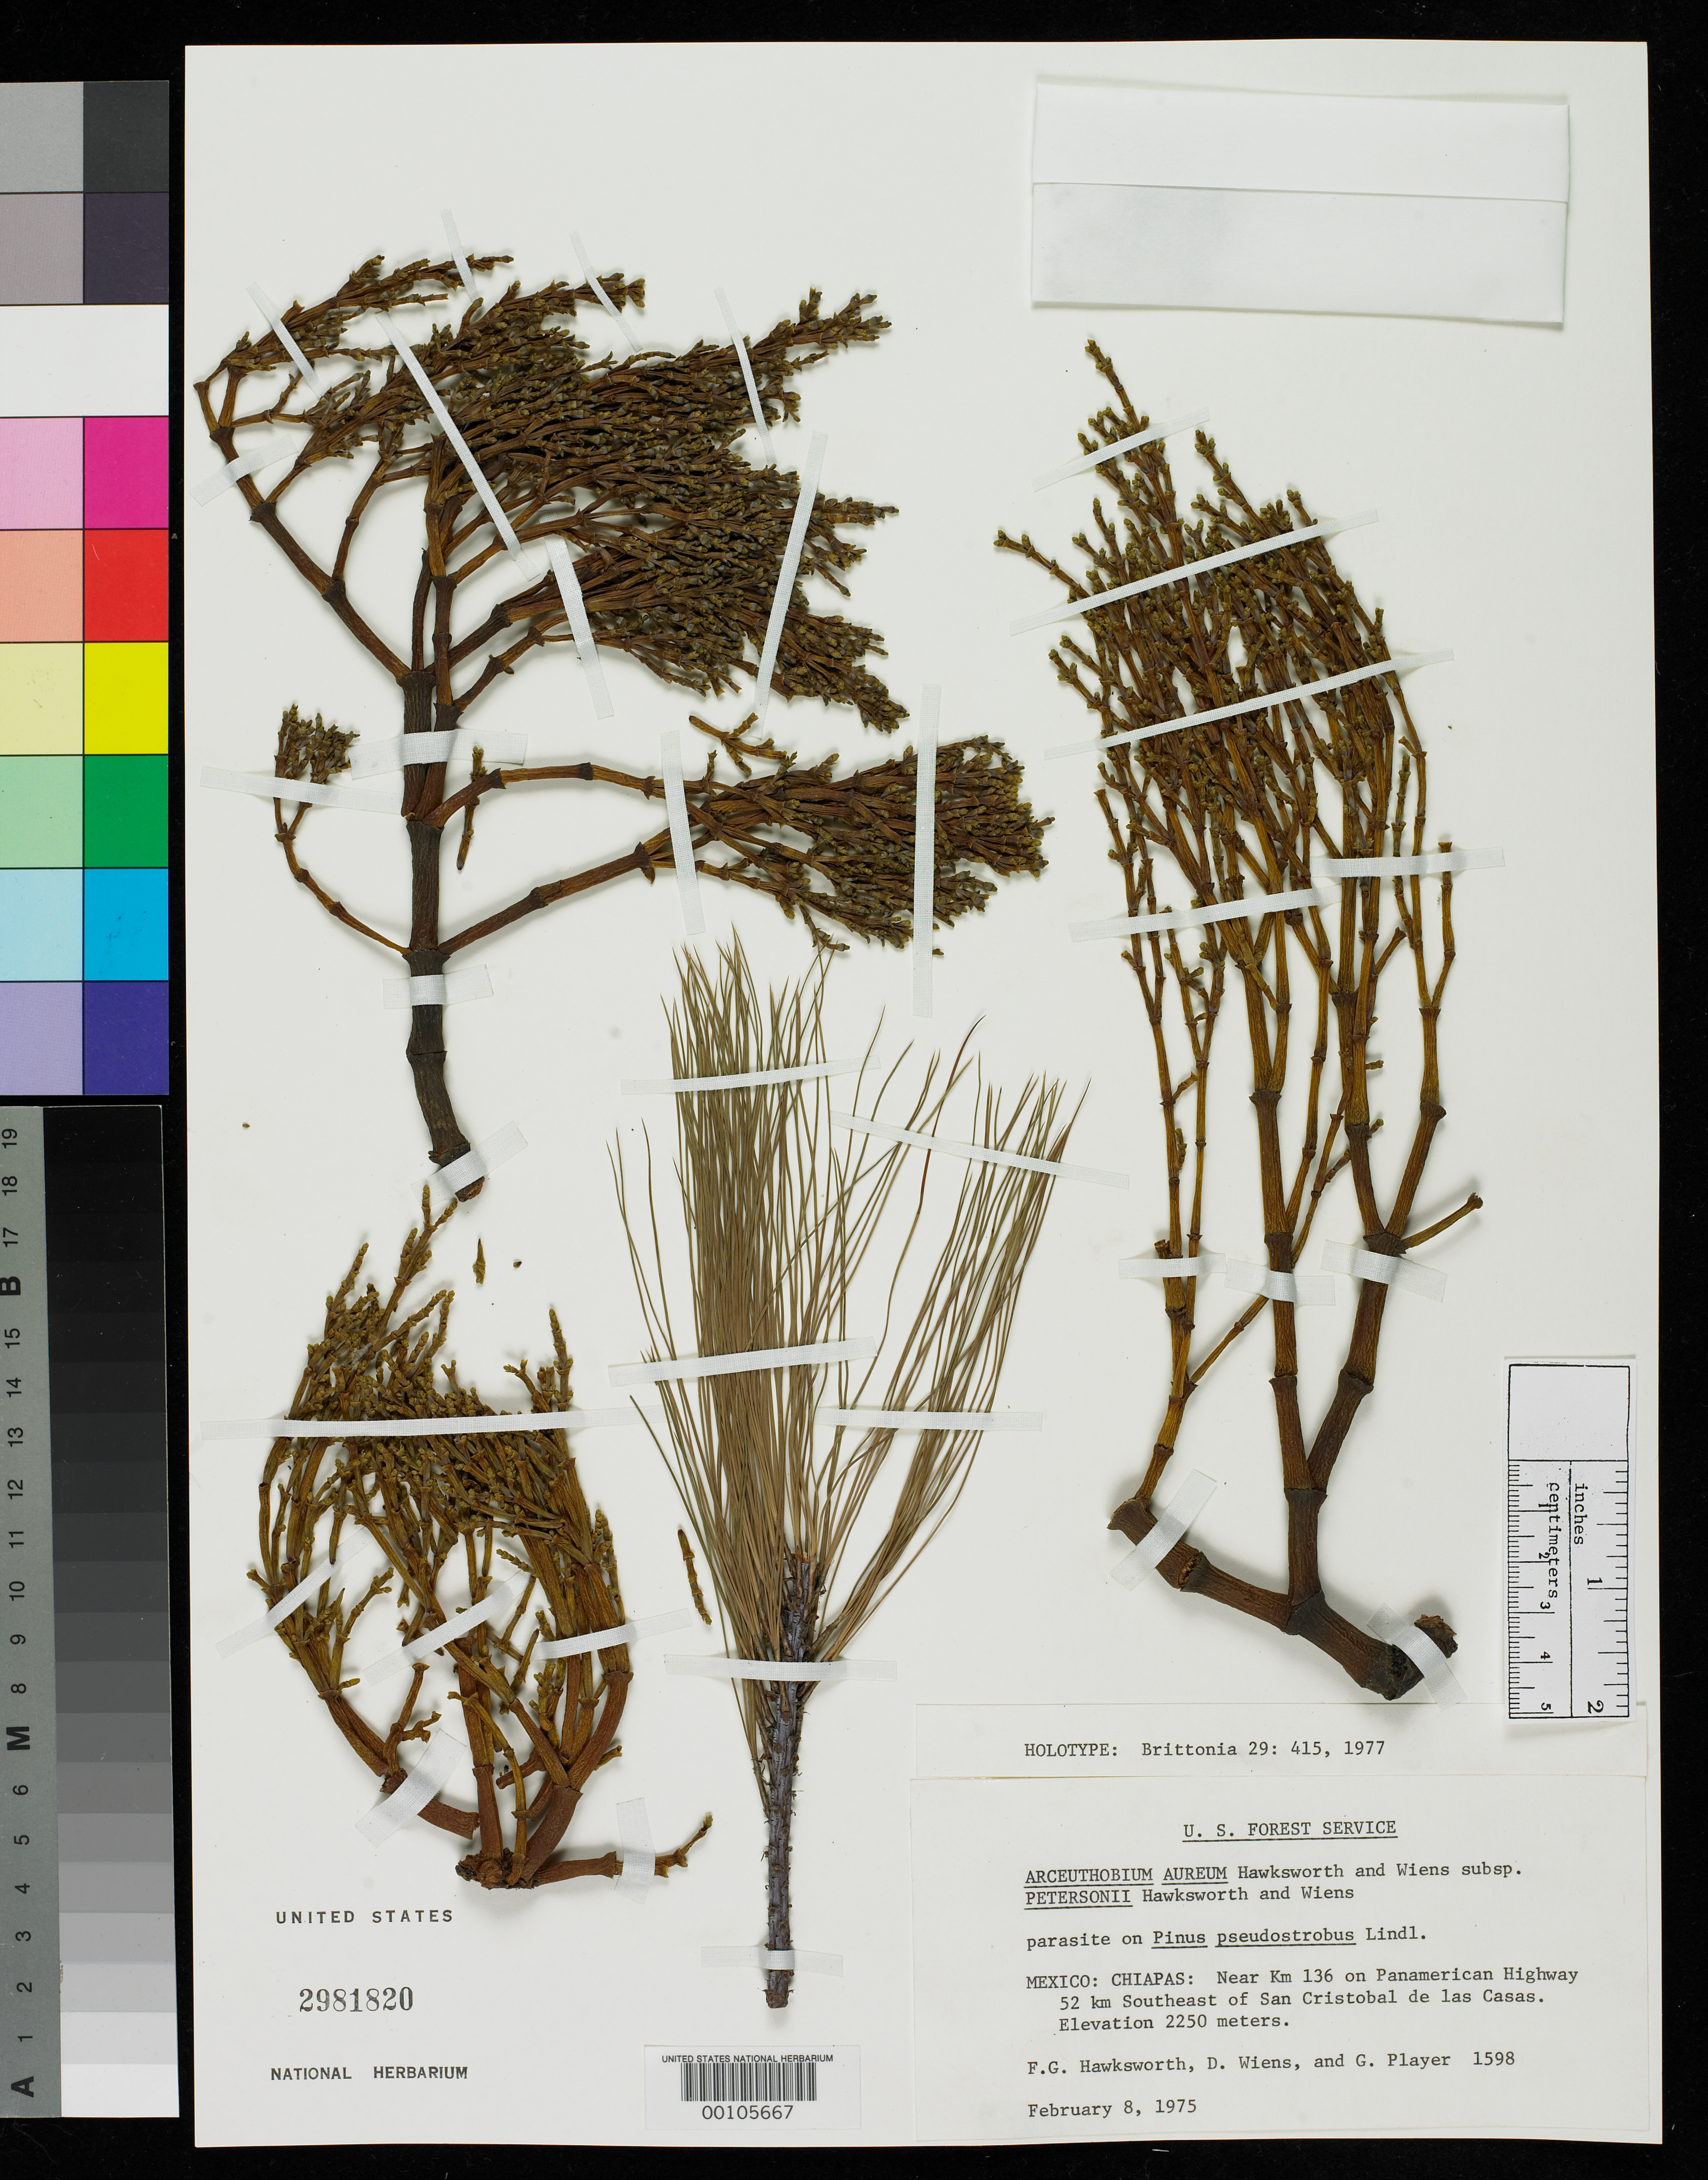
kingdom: Plantae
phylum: Tracheophyta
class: Magnoliopsida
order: Santalales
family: Viscaceae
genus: Arceuthobium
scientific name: Arceuthobium aureum subsp. petersonii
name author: Hawksw. & Wiens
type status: Holotype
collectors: F. G. Hawksworth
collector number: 1598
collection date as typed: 08 Feb 1975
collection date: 1975-02-08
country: Mexico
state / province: Chiapas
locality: Near km 136 on Panamerican Highway 52 km SE of San Cristobal de las Casas.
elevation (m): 2250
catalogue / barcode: US 2981820